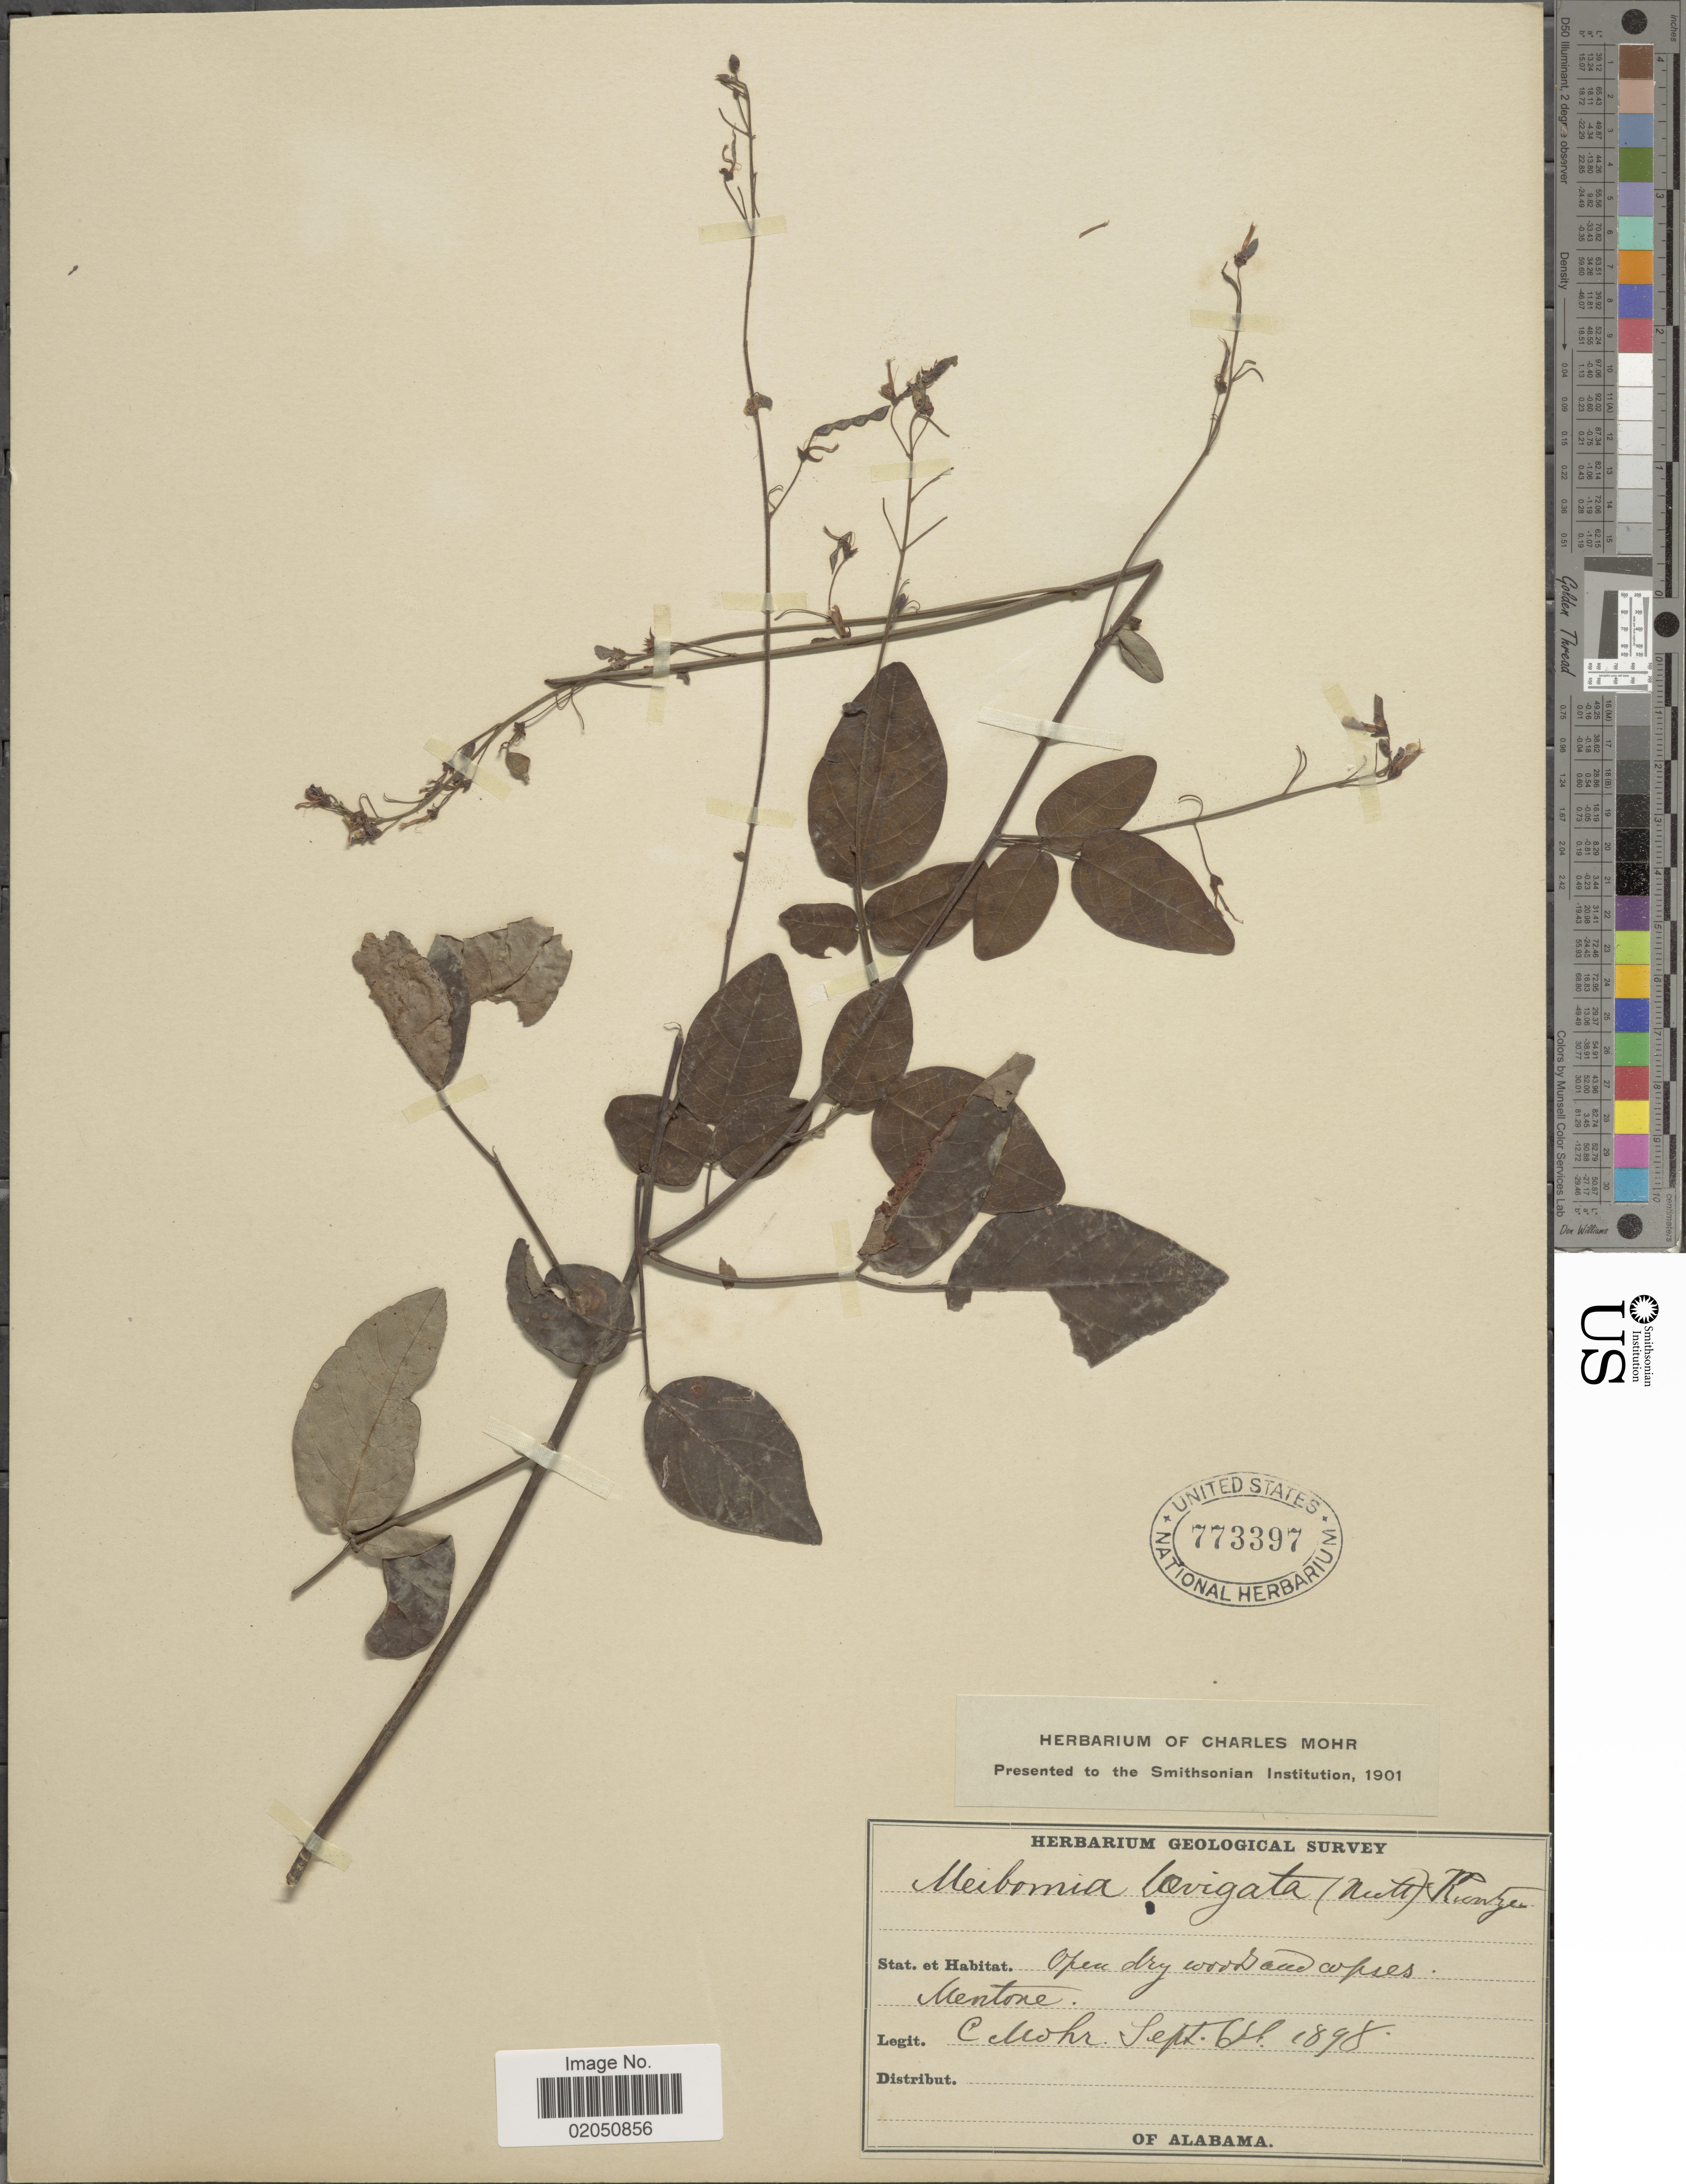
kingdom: Plantae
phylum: Tracheophyta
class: Magnoliopsida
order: Fabales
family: Fabaceae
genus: Desmodium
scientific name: Desmodium laevigatum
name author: (Nutt.) DC.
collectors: C. T. Mohr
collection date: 1898-09-06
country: United States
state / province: Alabama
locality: Open dry woods copses Mentone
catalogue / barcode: US 773397